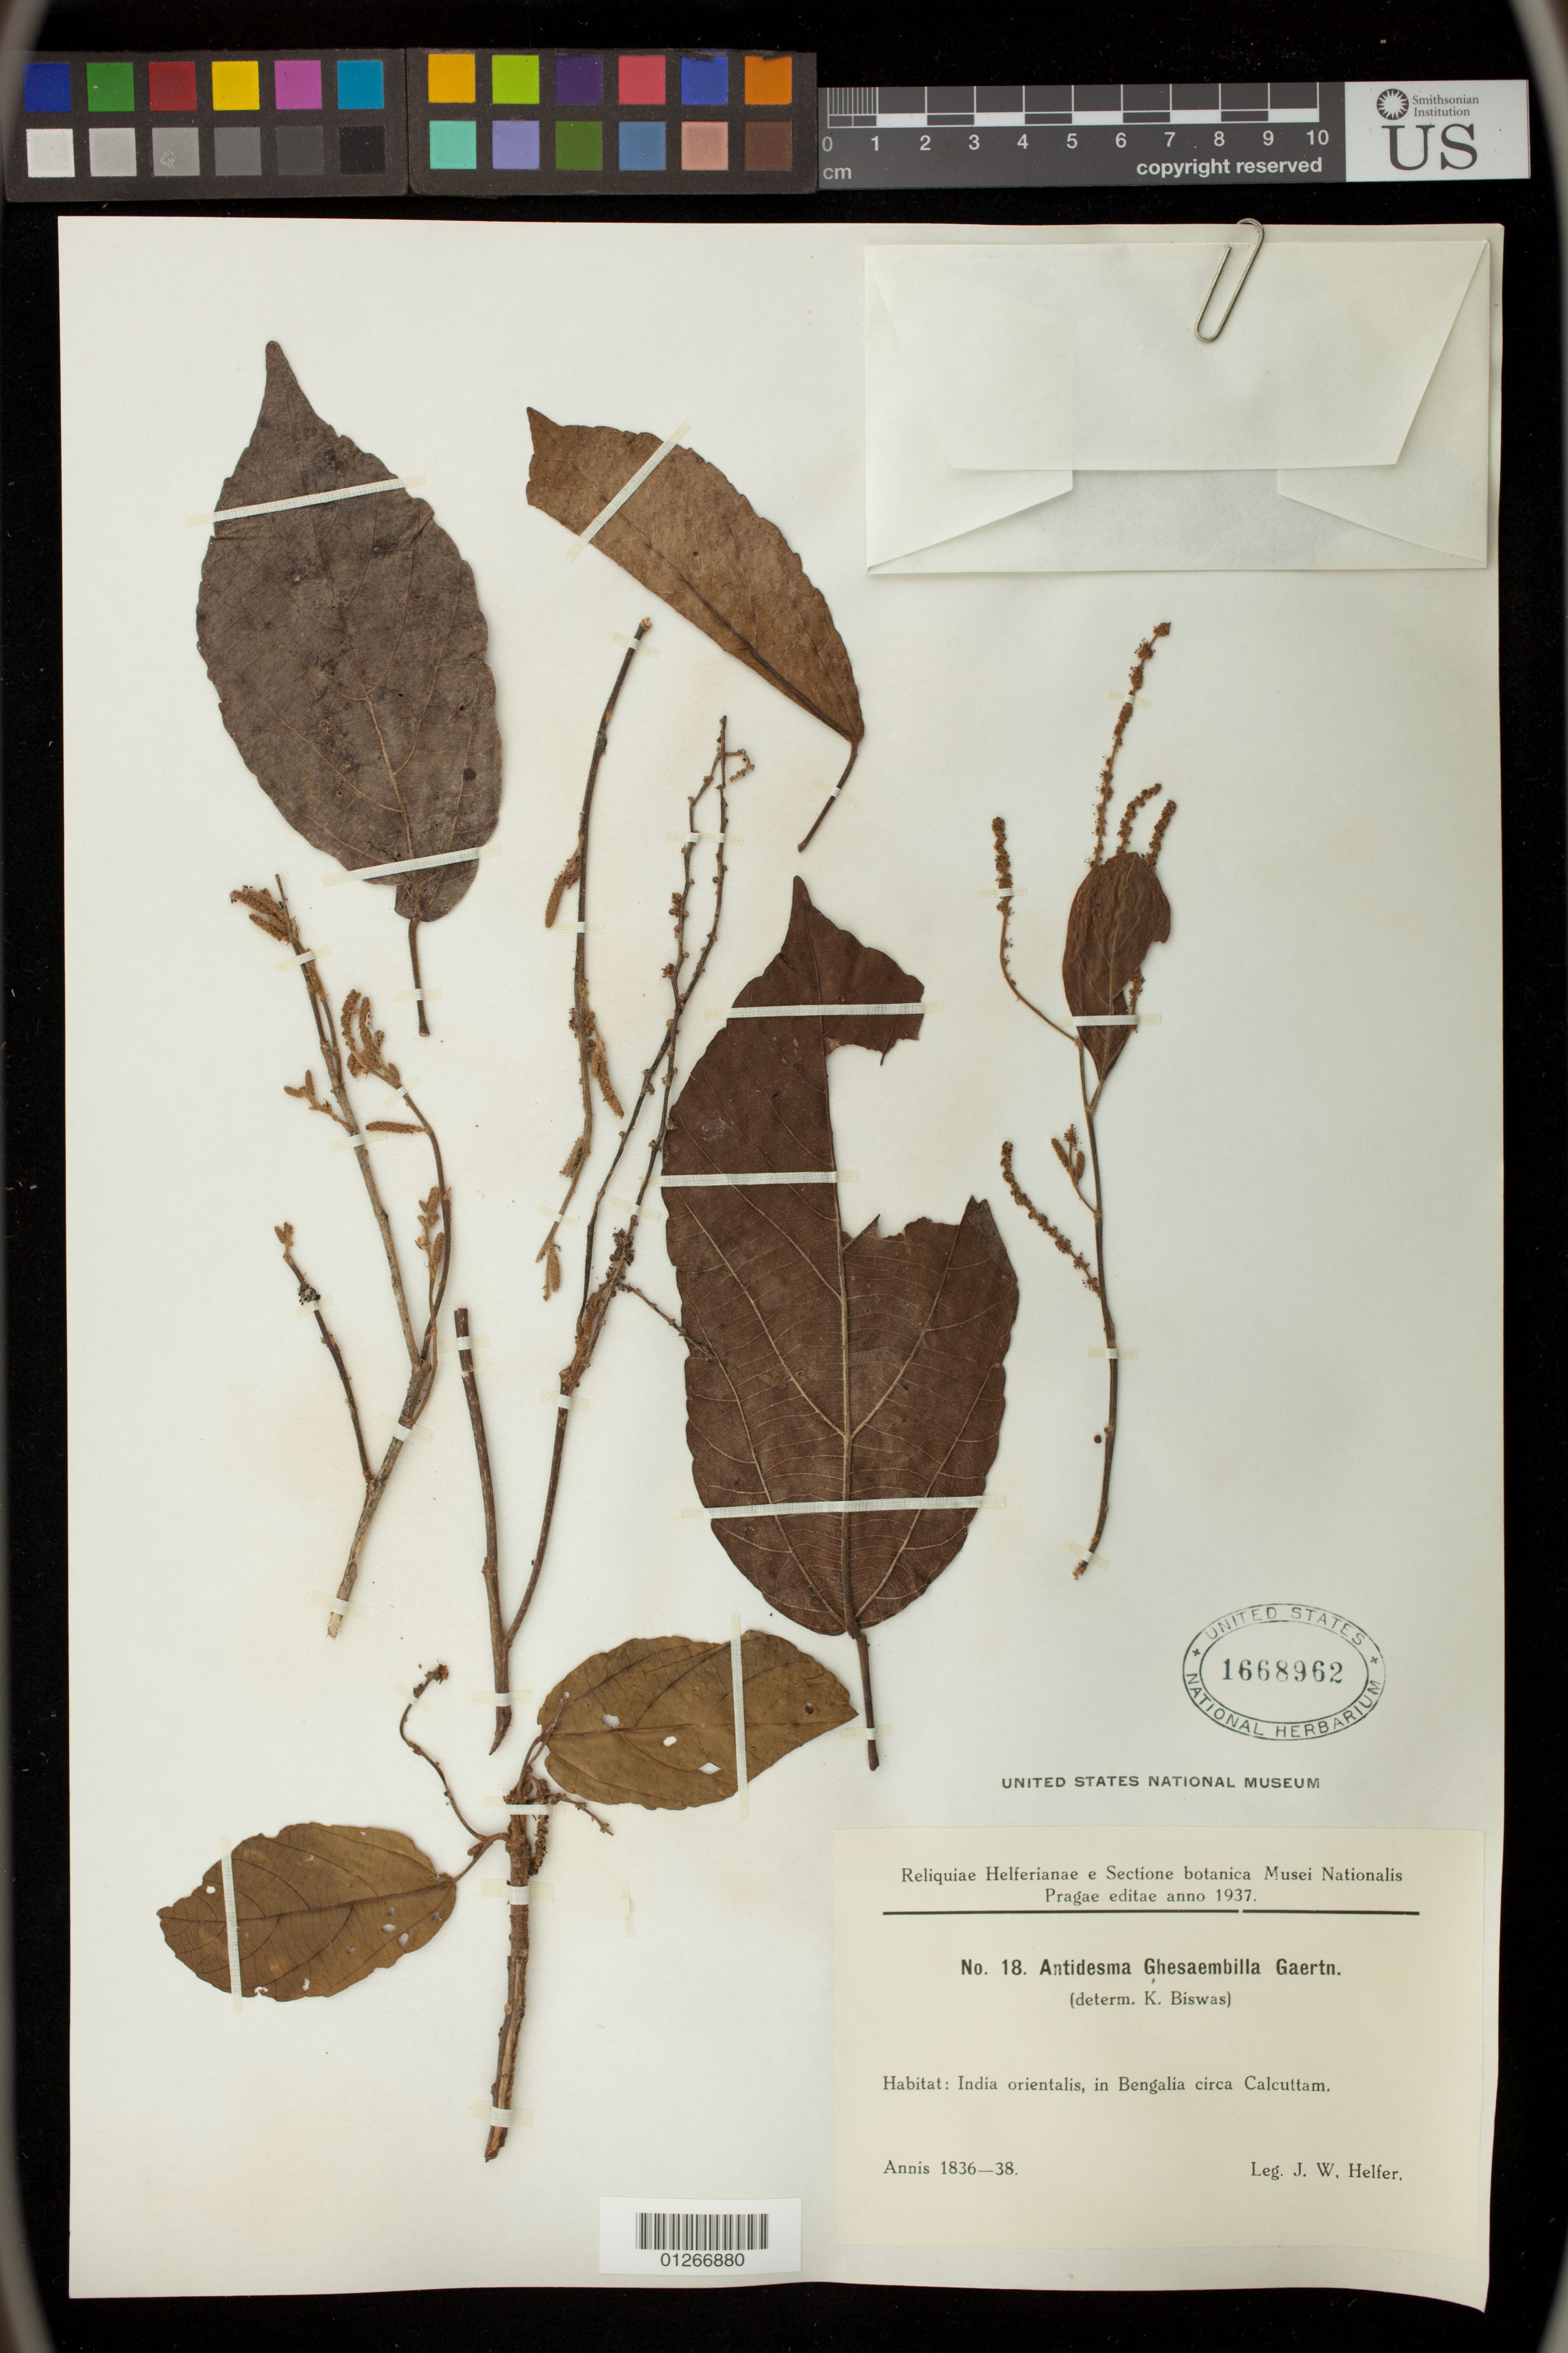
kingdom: Plantae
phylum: Tracheophyta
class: Magnoliopsida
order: Malpighiales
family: Phyllanthaceae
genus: Antidesma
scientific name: Antidesma ghaesembilla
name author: Gaertn.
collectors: J. W. Helfer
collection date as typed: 1836 to -- -- 1838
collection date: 1836/1838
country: India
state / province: West Bengal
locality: In bengalia circa calcuttam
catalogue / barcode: US 1668962